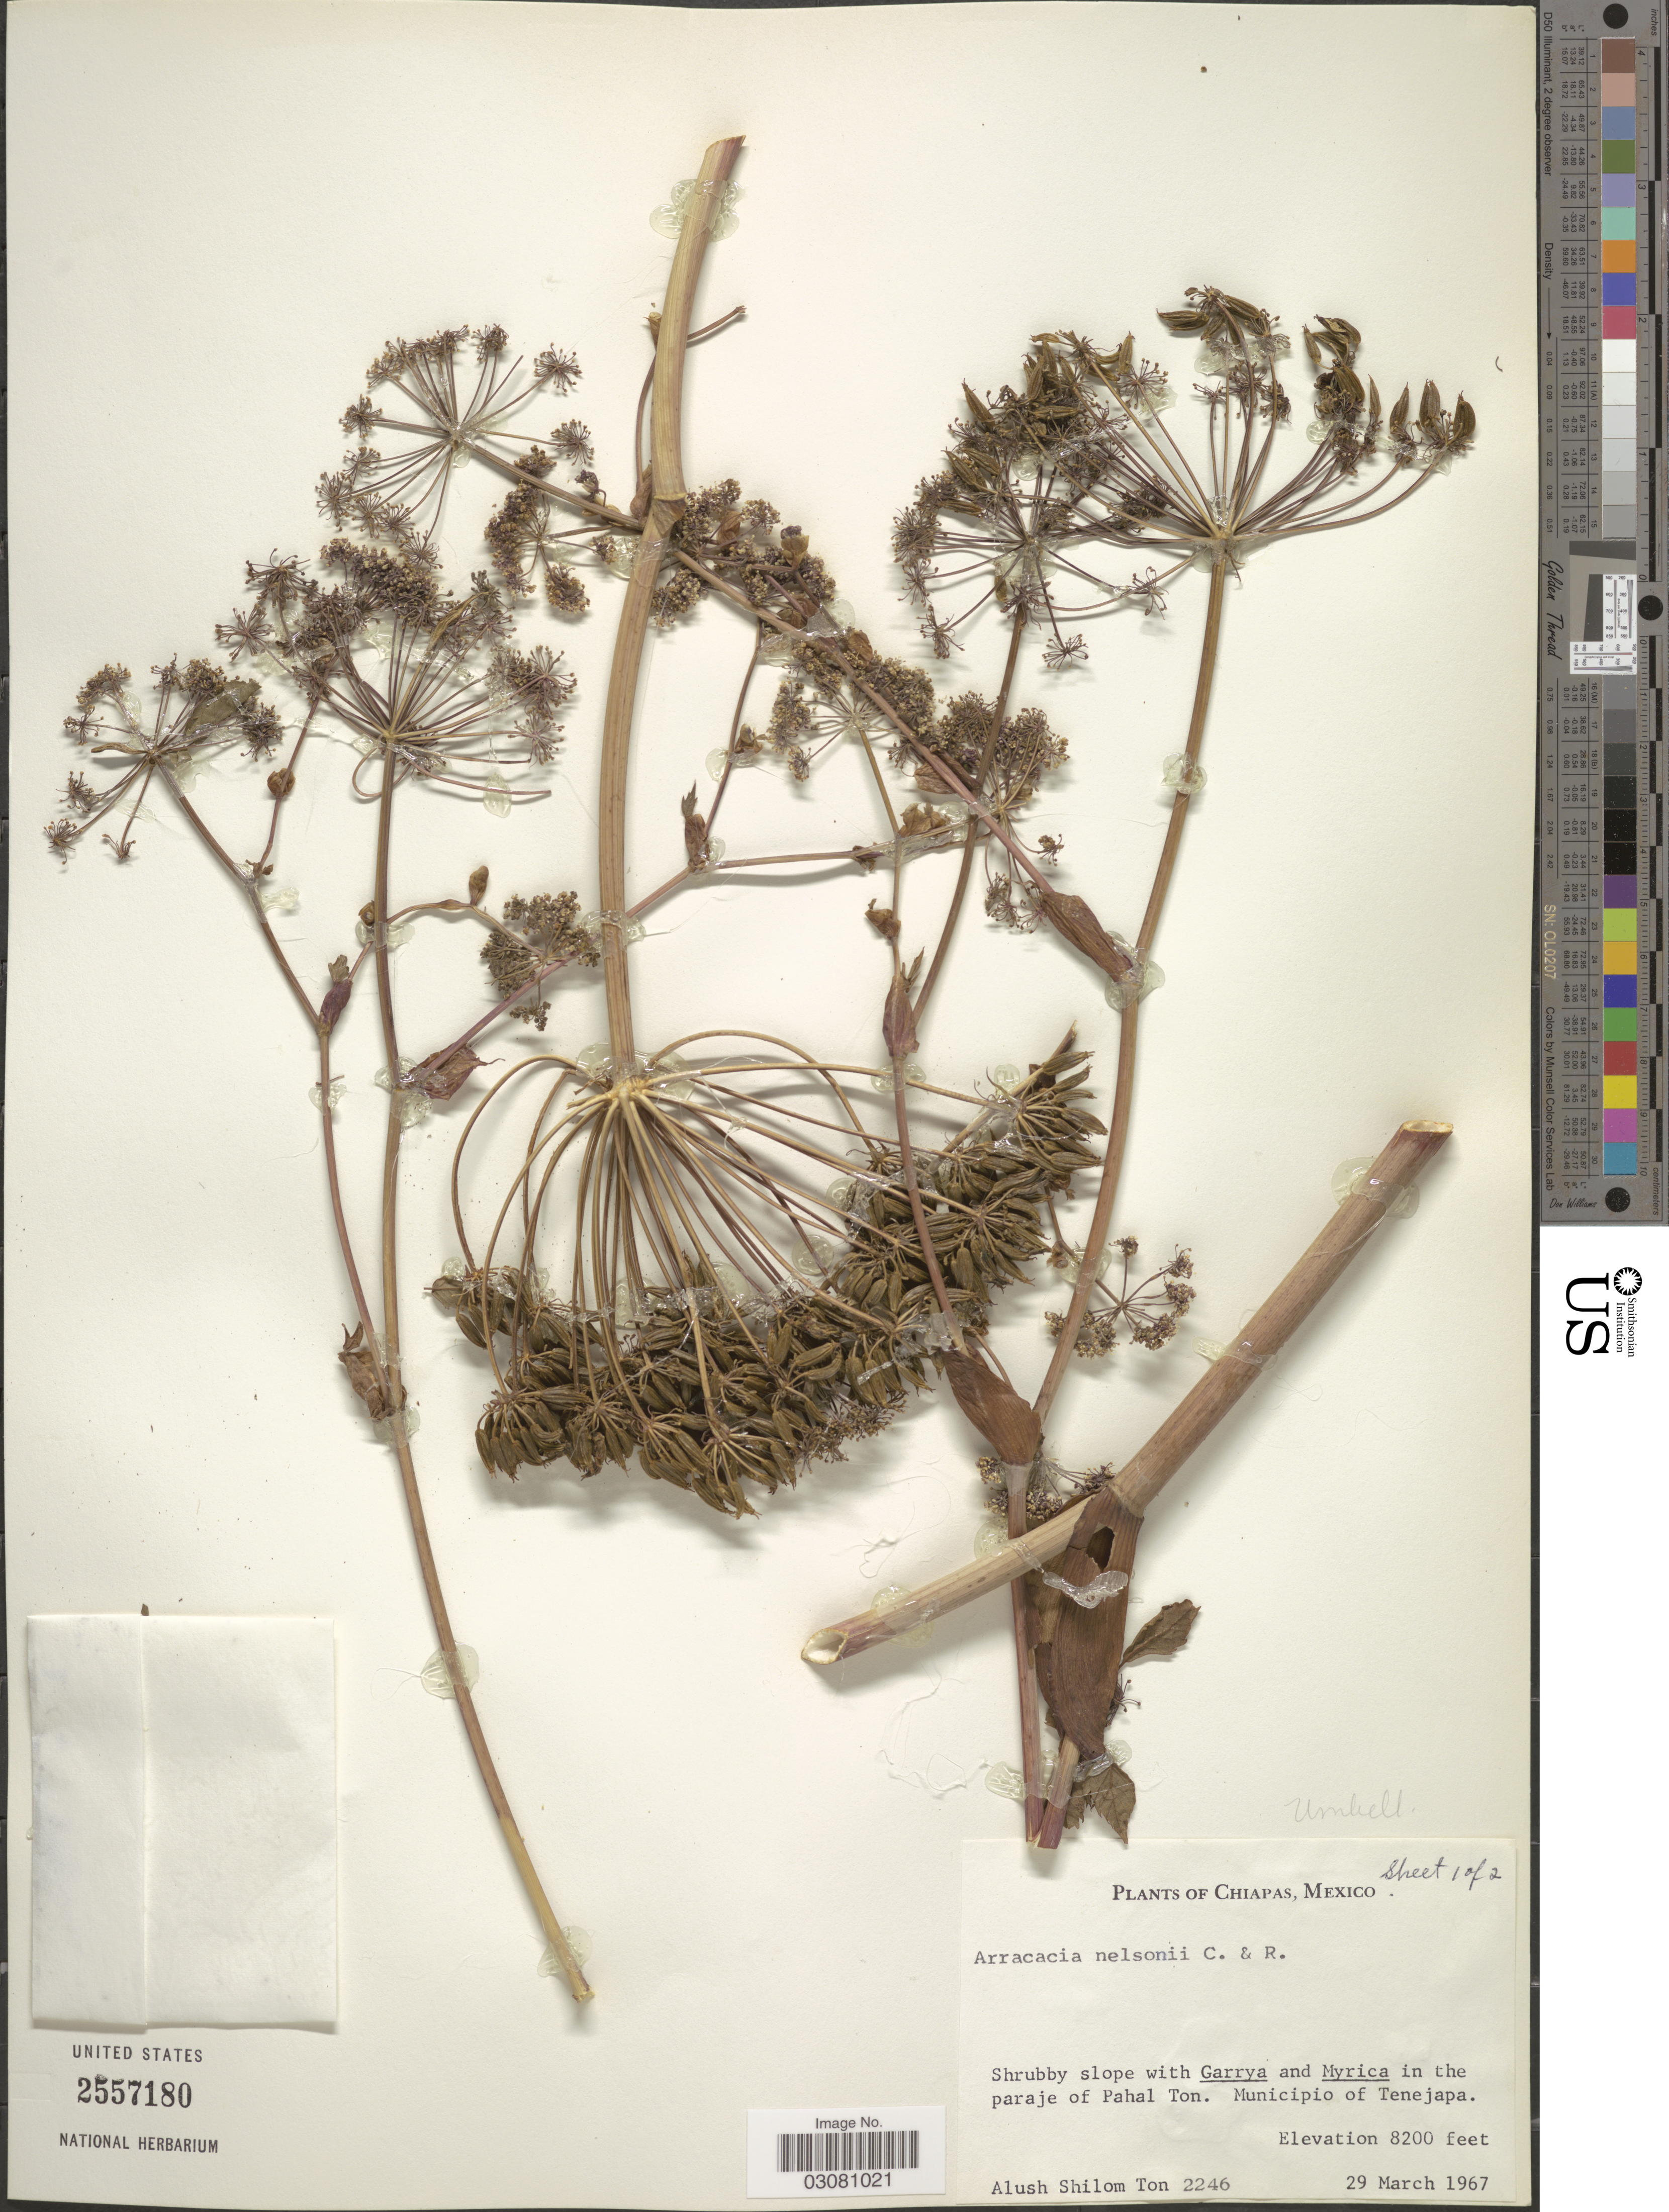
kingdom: Plantae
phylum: Tracheophyta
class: Magnoliopsida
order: Apiales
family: Apiaceae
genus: Arracacia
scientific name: Arracacia nelsoni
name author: J.M. Coult. & Rose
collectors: A. Ton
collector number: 2246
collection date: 1967-03-29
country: Mexico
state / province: Chiapas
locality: In the paraje of Pahal Ton. Municipio of Tenejapa.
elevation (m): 2499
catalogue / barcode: US 2557180